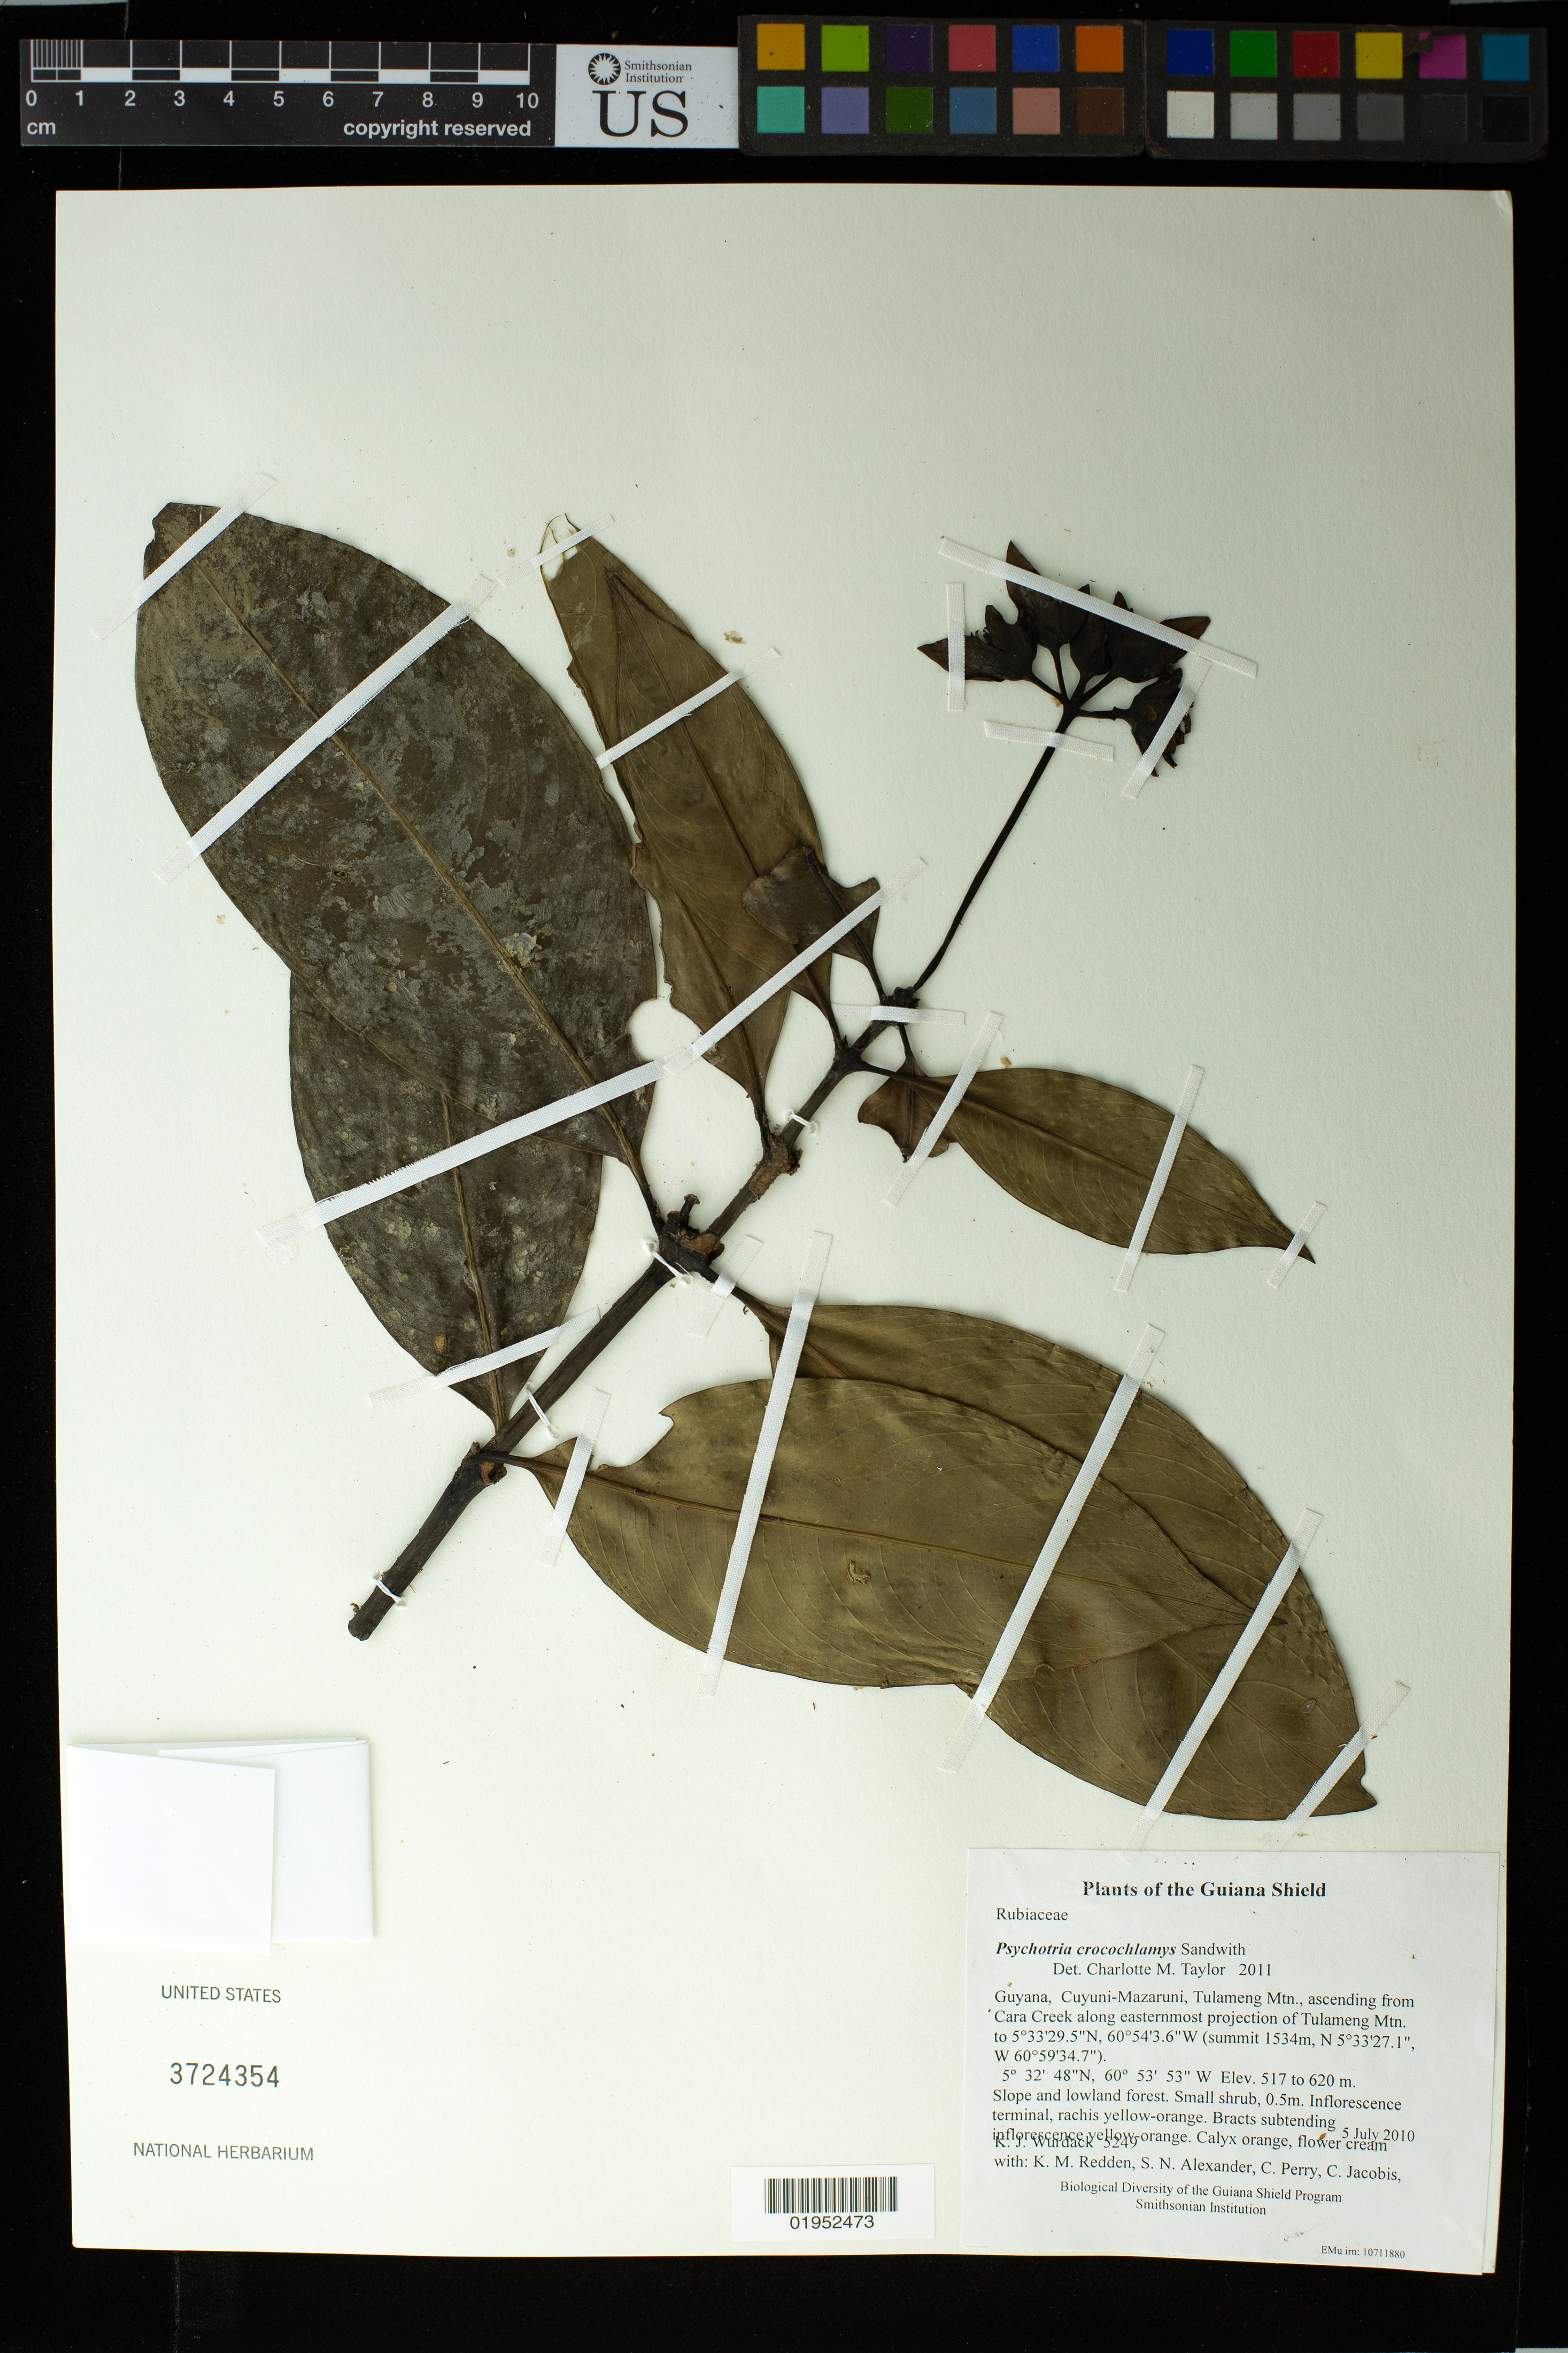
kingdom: Plantae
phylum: Tracheophyta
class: Magnoliopsida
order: Gentianales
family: Rubiaceae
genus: Palicourea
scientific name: Palicourea crocochlamys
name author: (Sandw.) Delprete & J.H. Kirkbr.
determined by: Kirkbride, J. H., Jr.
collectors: K. Wurdack, K. M. Redden, S. N. Alexander, C. Perry, C. Jacobis, D. Hunter, V. Roland & H. Hunter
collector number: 5249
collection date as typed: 5 July 2010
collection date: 2010-07-05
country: Guyana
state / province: Cuyuni-Mazaruni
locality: Tulameng Mtn., ascending from Cara Creek along easternmost projection of Tulameng Mtn. to 5°33'29.5"N, 60°54'3.6"W (summit 1534m, N 5°33'27.1", W 60°59'34.7")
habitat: Slope and lowland forest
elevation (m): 517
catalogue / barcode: US 3724354